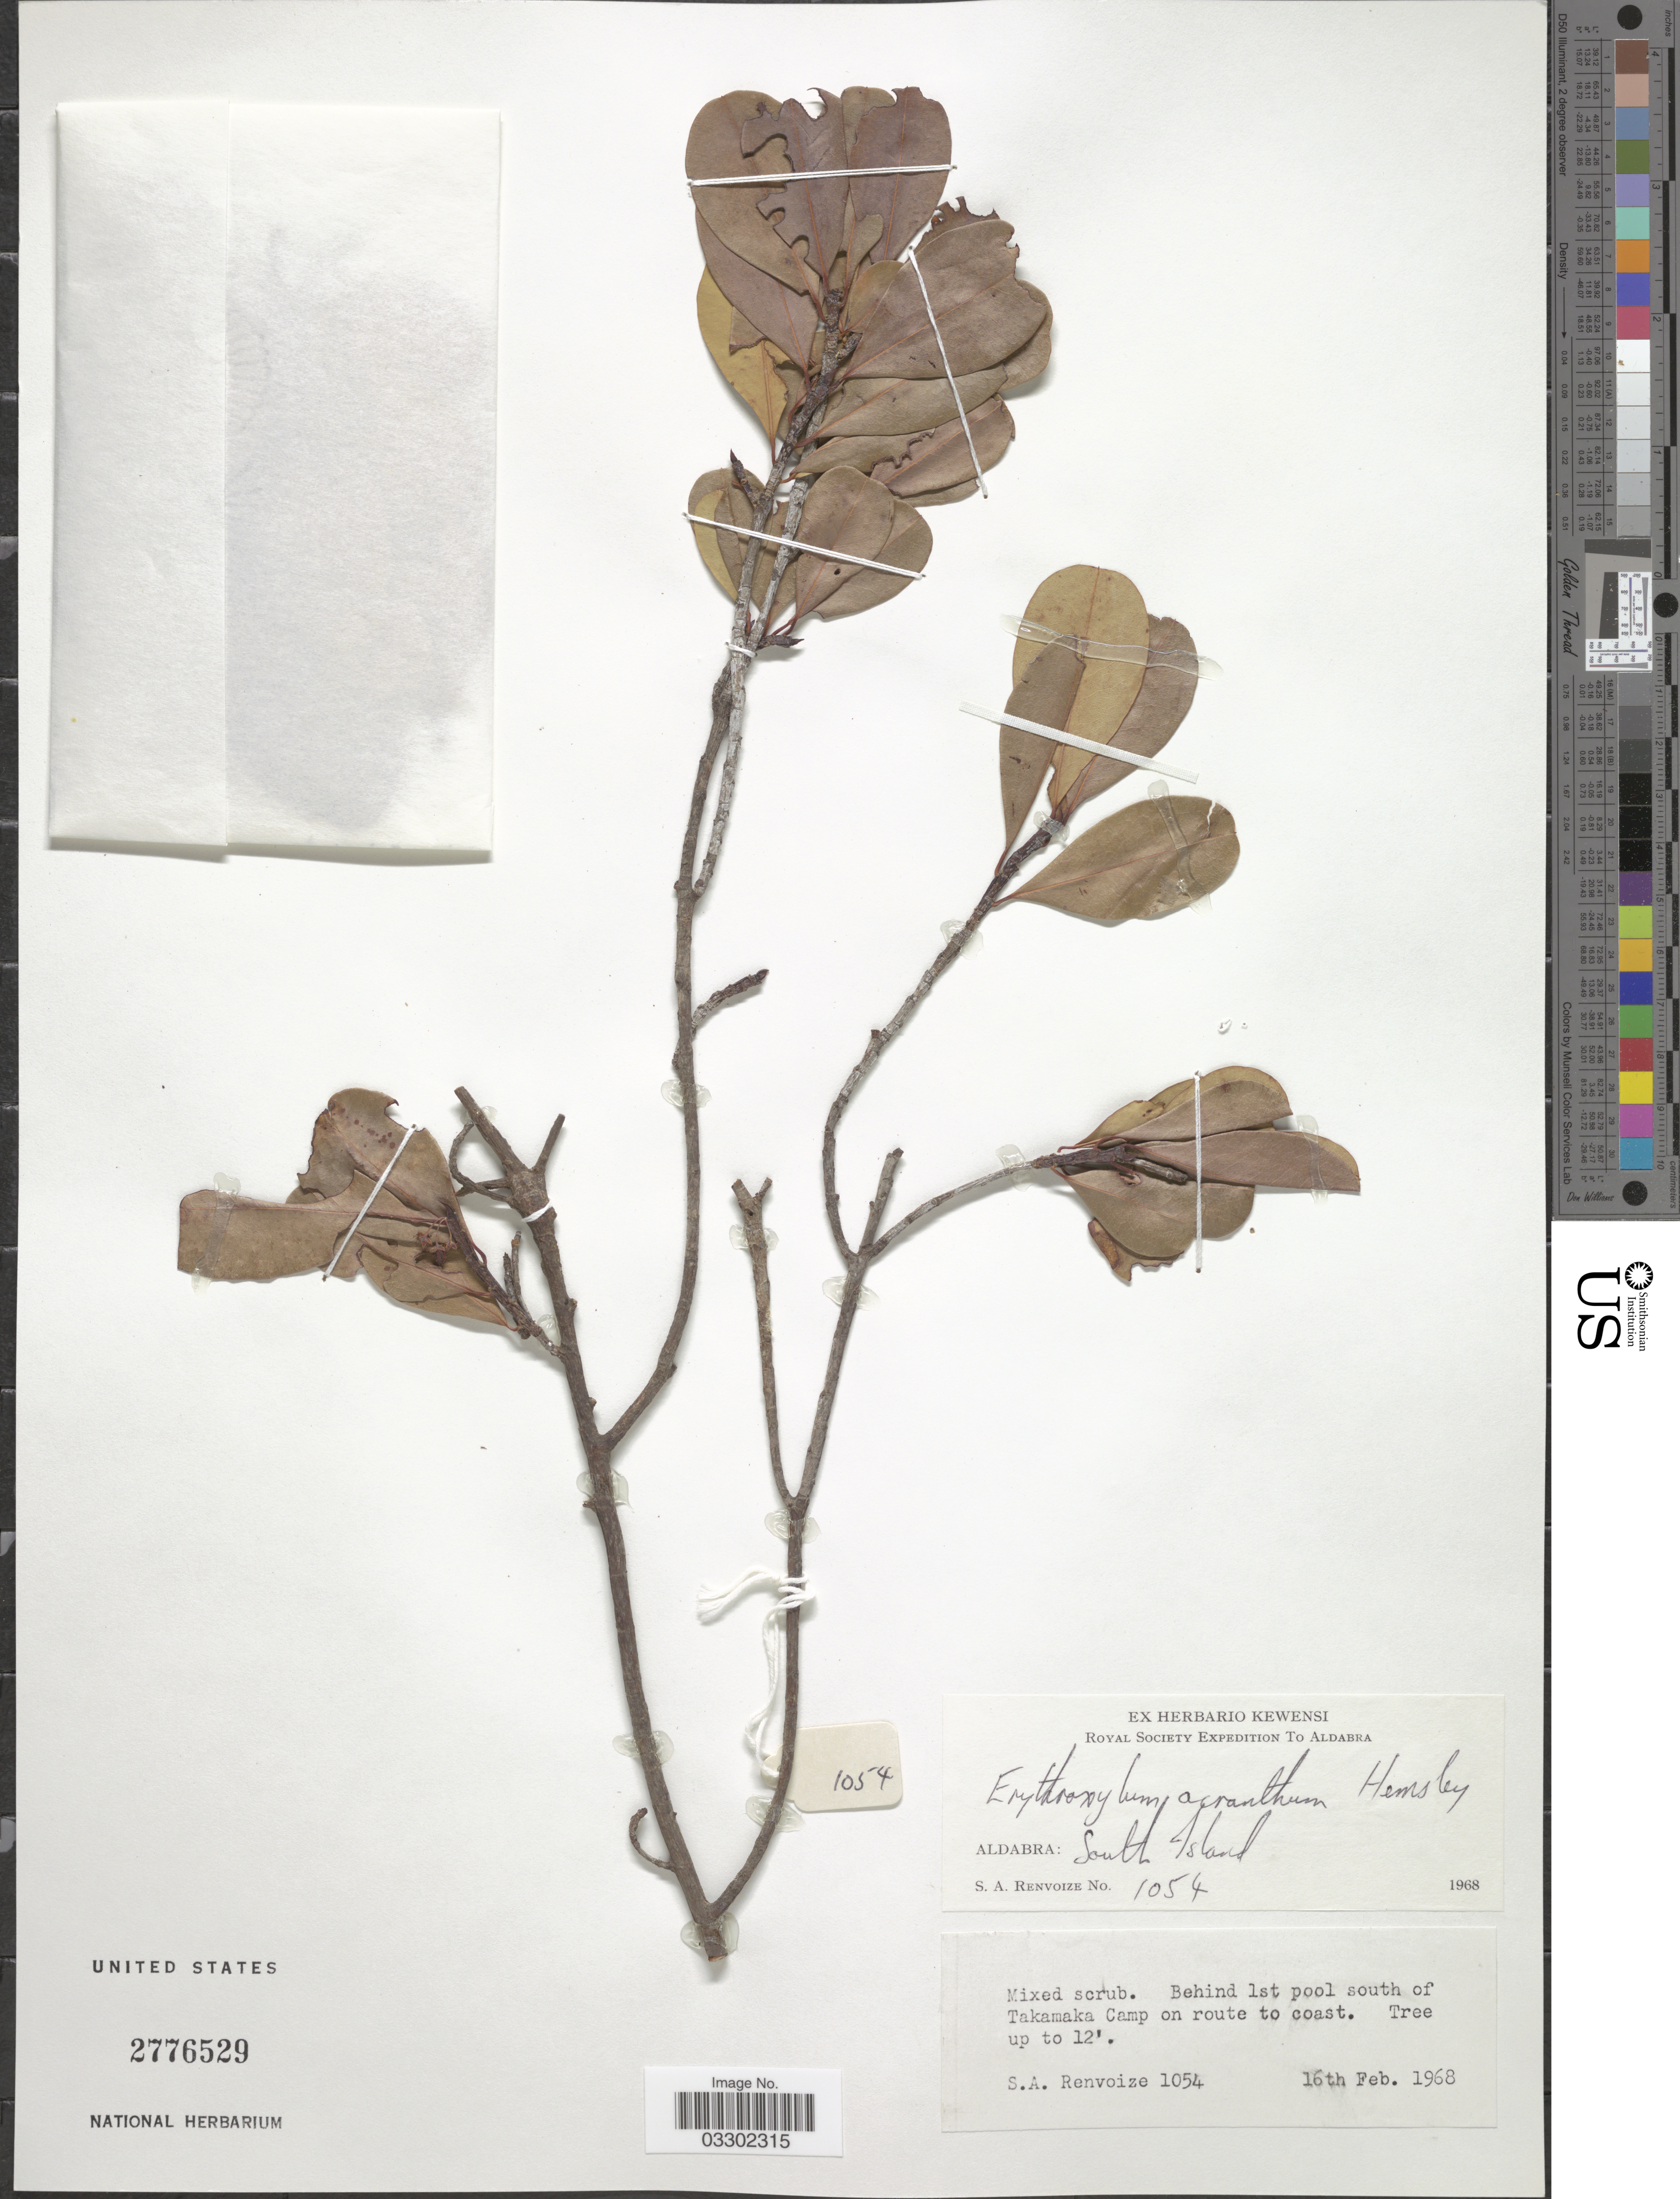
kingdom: Plantae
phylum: Tracheophyta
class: Magnoliopsida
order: Malpighiales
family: Erythroxylaceae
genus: Erythroxylum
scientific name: Erythroxylum acranthum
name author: Hemsl.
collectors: S. A. Renvoize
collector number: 1054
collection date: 1968-02-16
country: Seychelles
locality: Aldabra: South Island. Behind 1st pool south of Takamaka Camp on route to coast.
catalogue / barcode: US 2776529